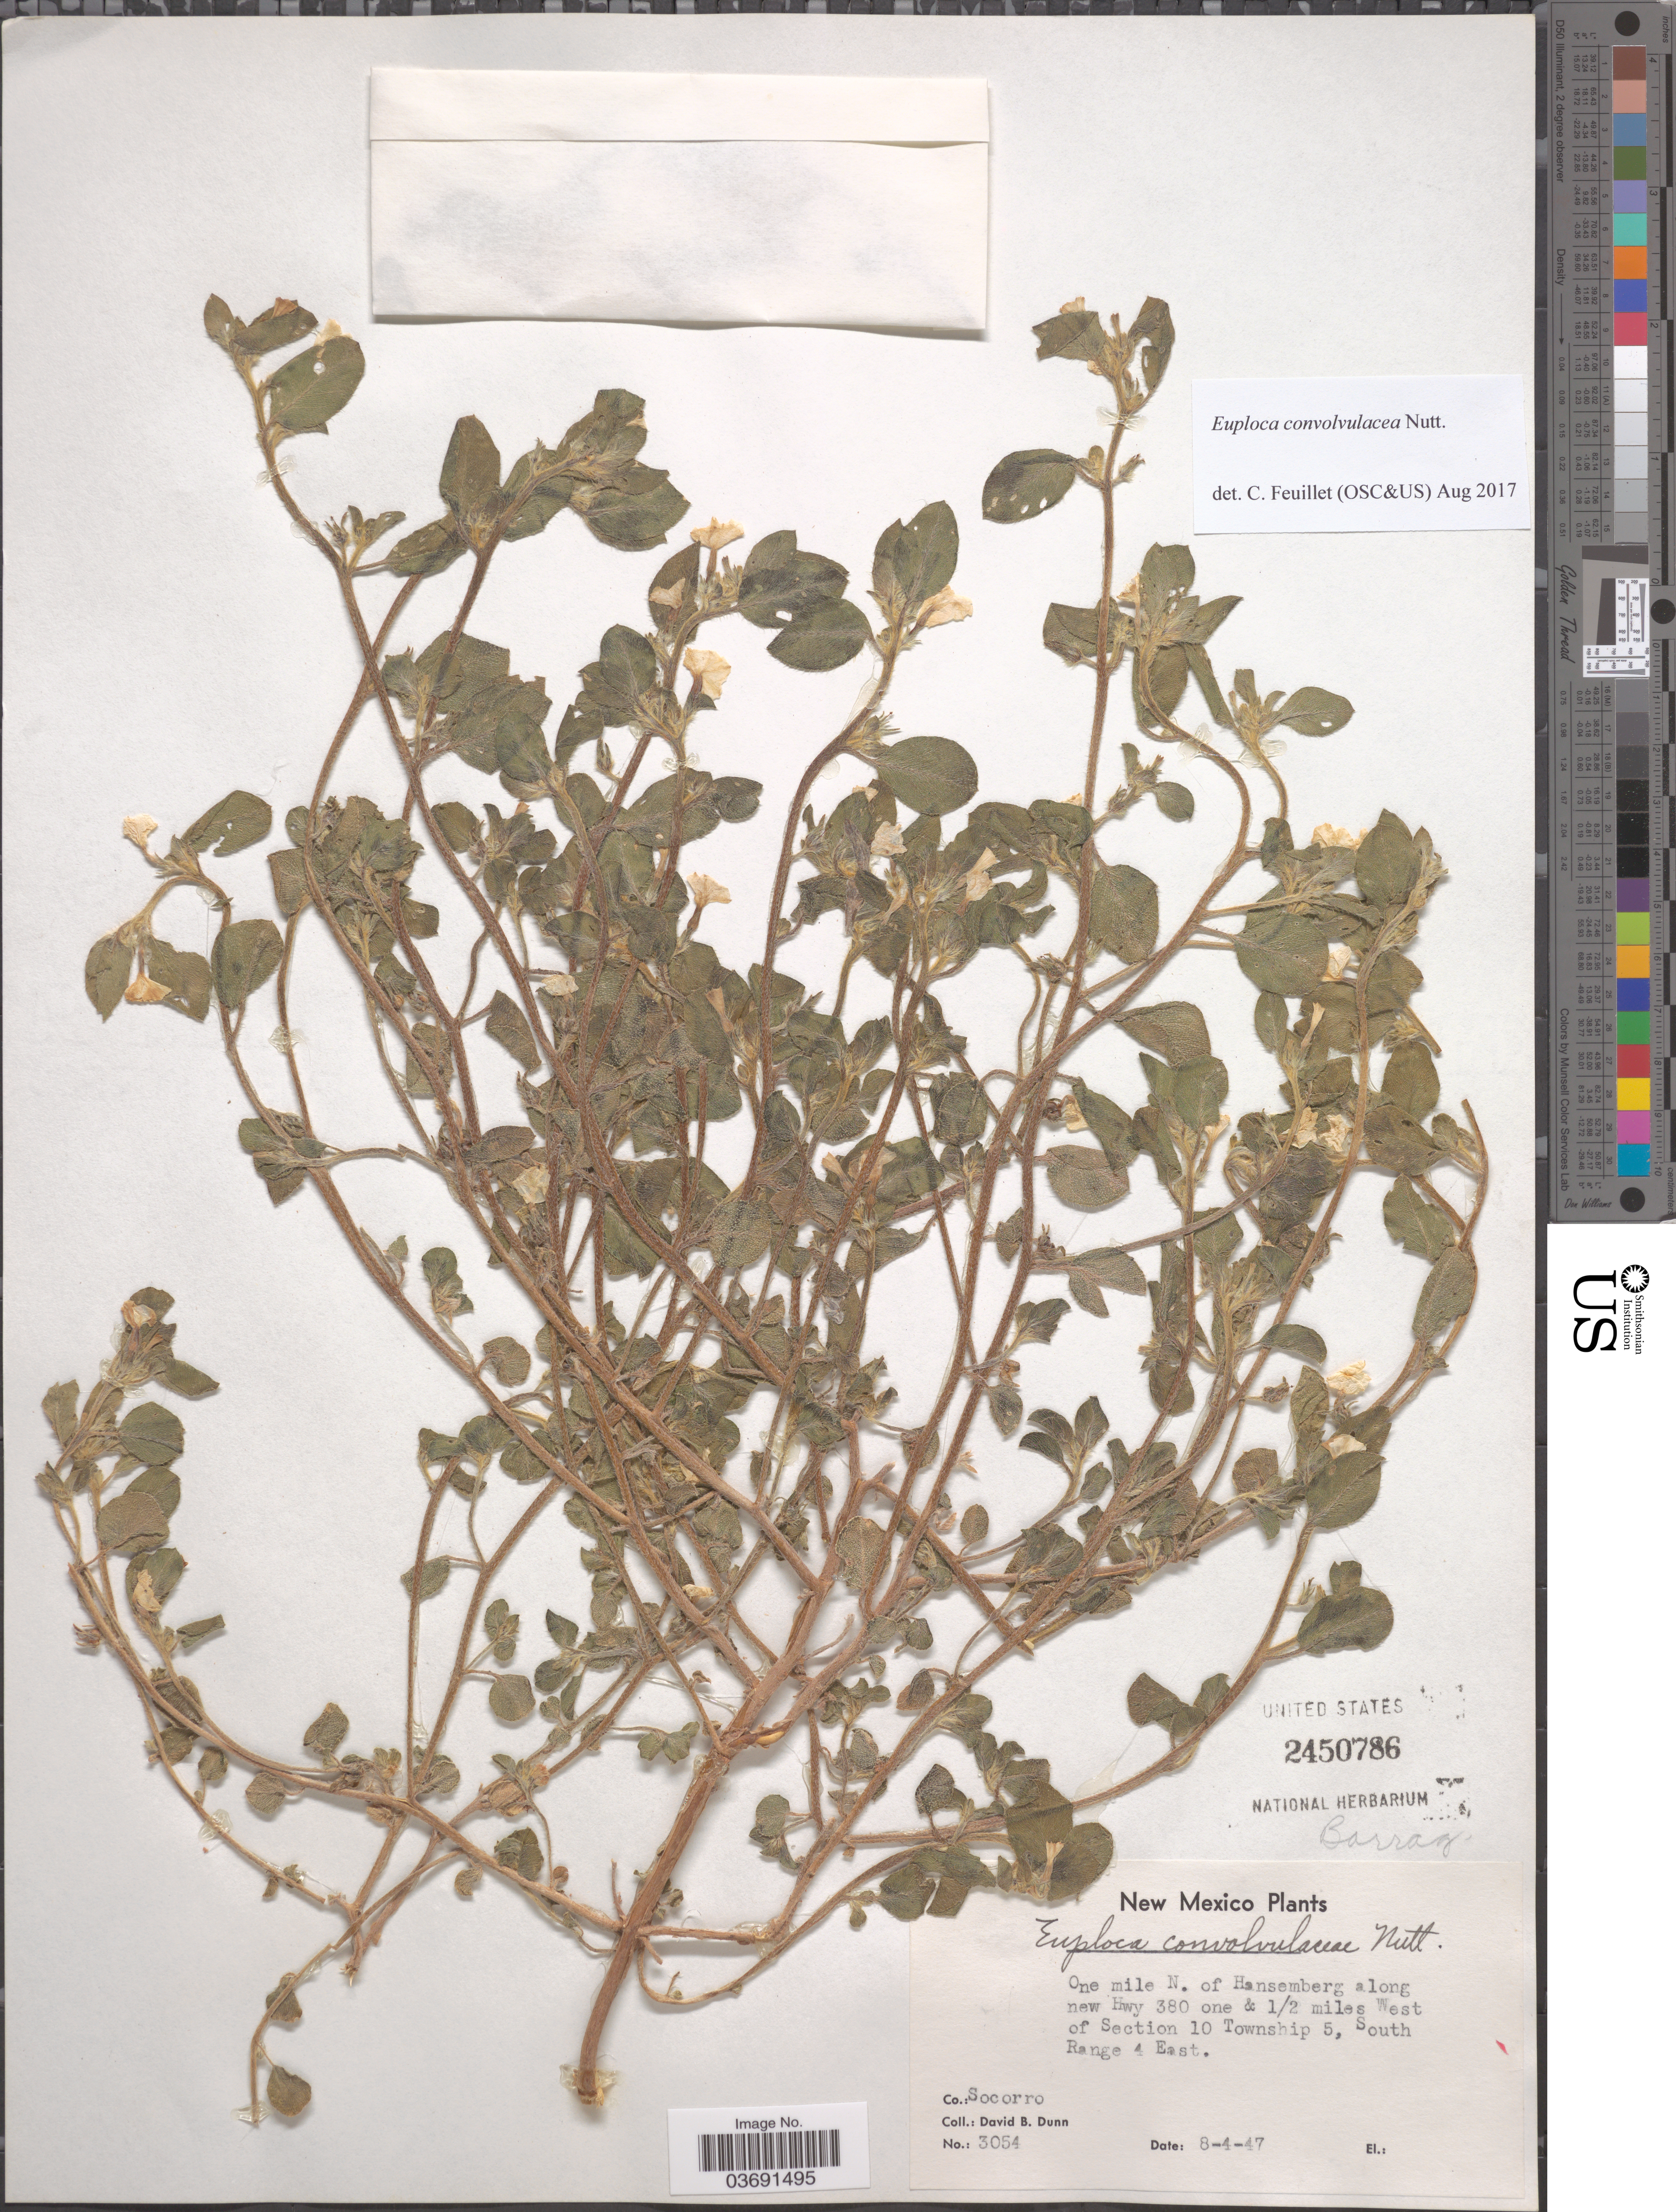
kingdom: Plantae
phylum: Tracheophyta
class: Magnoliopsida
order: Boraginales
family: Heliotropiaceae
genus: Euploca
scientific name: Euploca convolvulacea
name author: Nutt.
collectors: D. B. Dunn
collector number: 3054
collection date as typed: Transcribed d/m/y: 4/8/47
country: United States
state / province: New Mexico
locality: One mile N. of Hansemberg along new Hwy 380 one & 1/2 miles West of Section 10 Township 5, South Range 4 East. Co.: Socorro.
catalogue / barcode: US 2450786